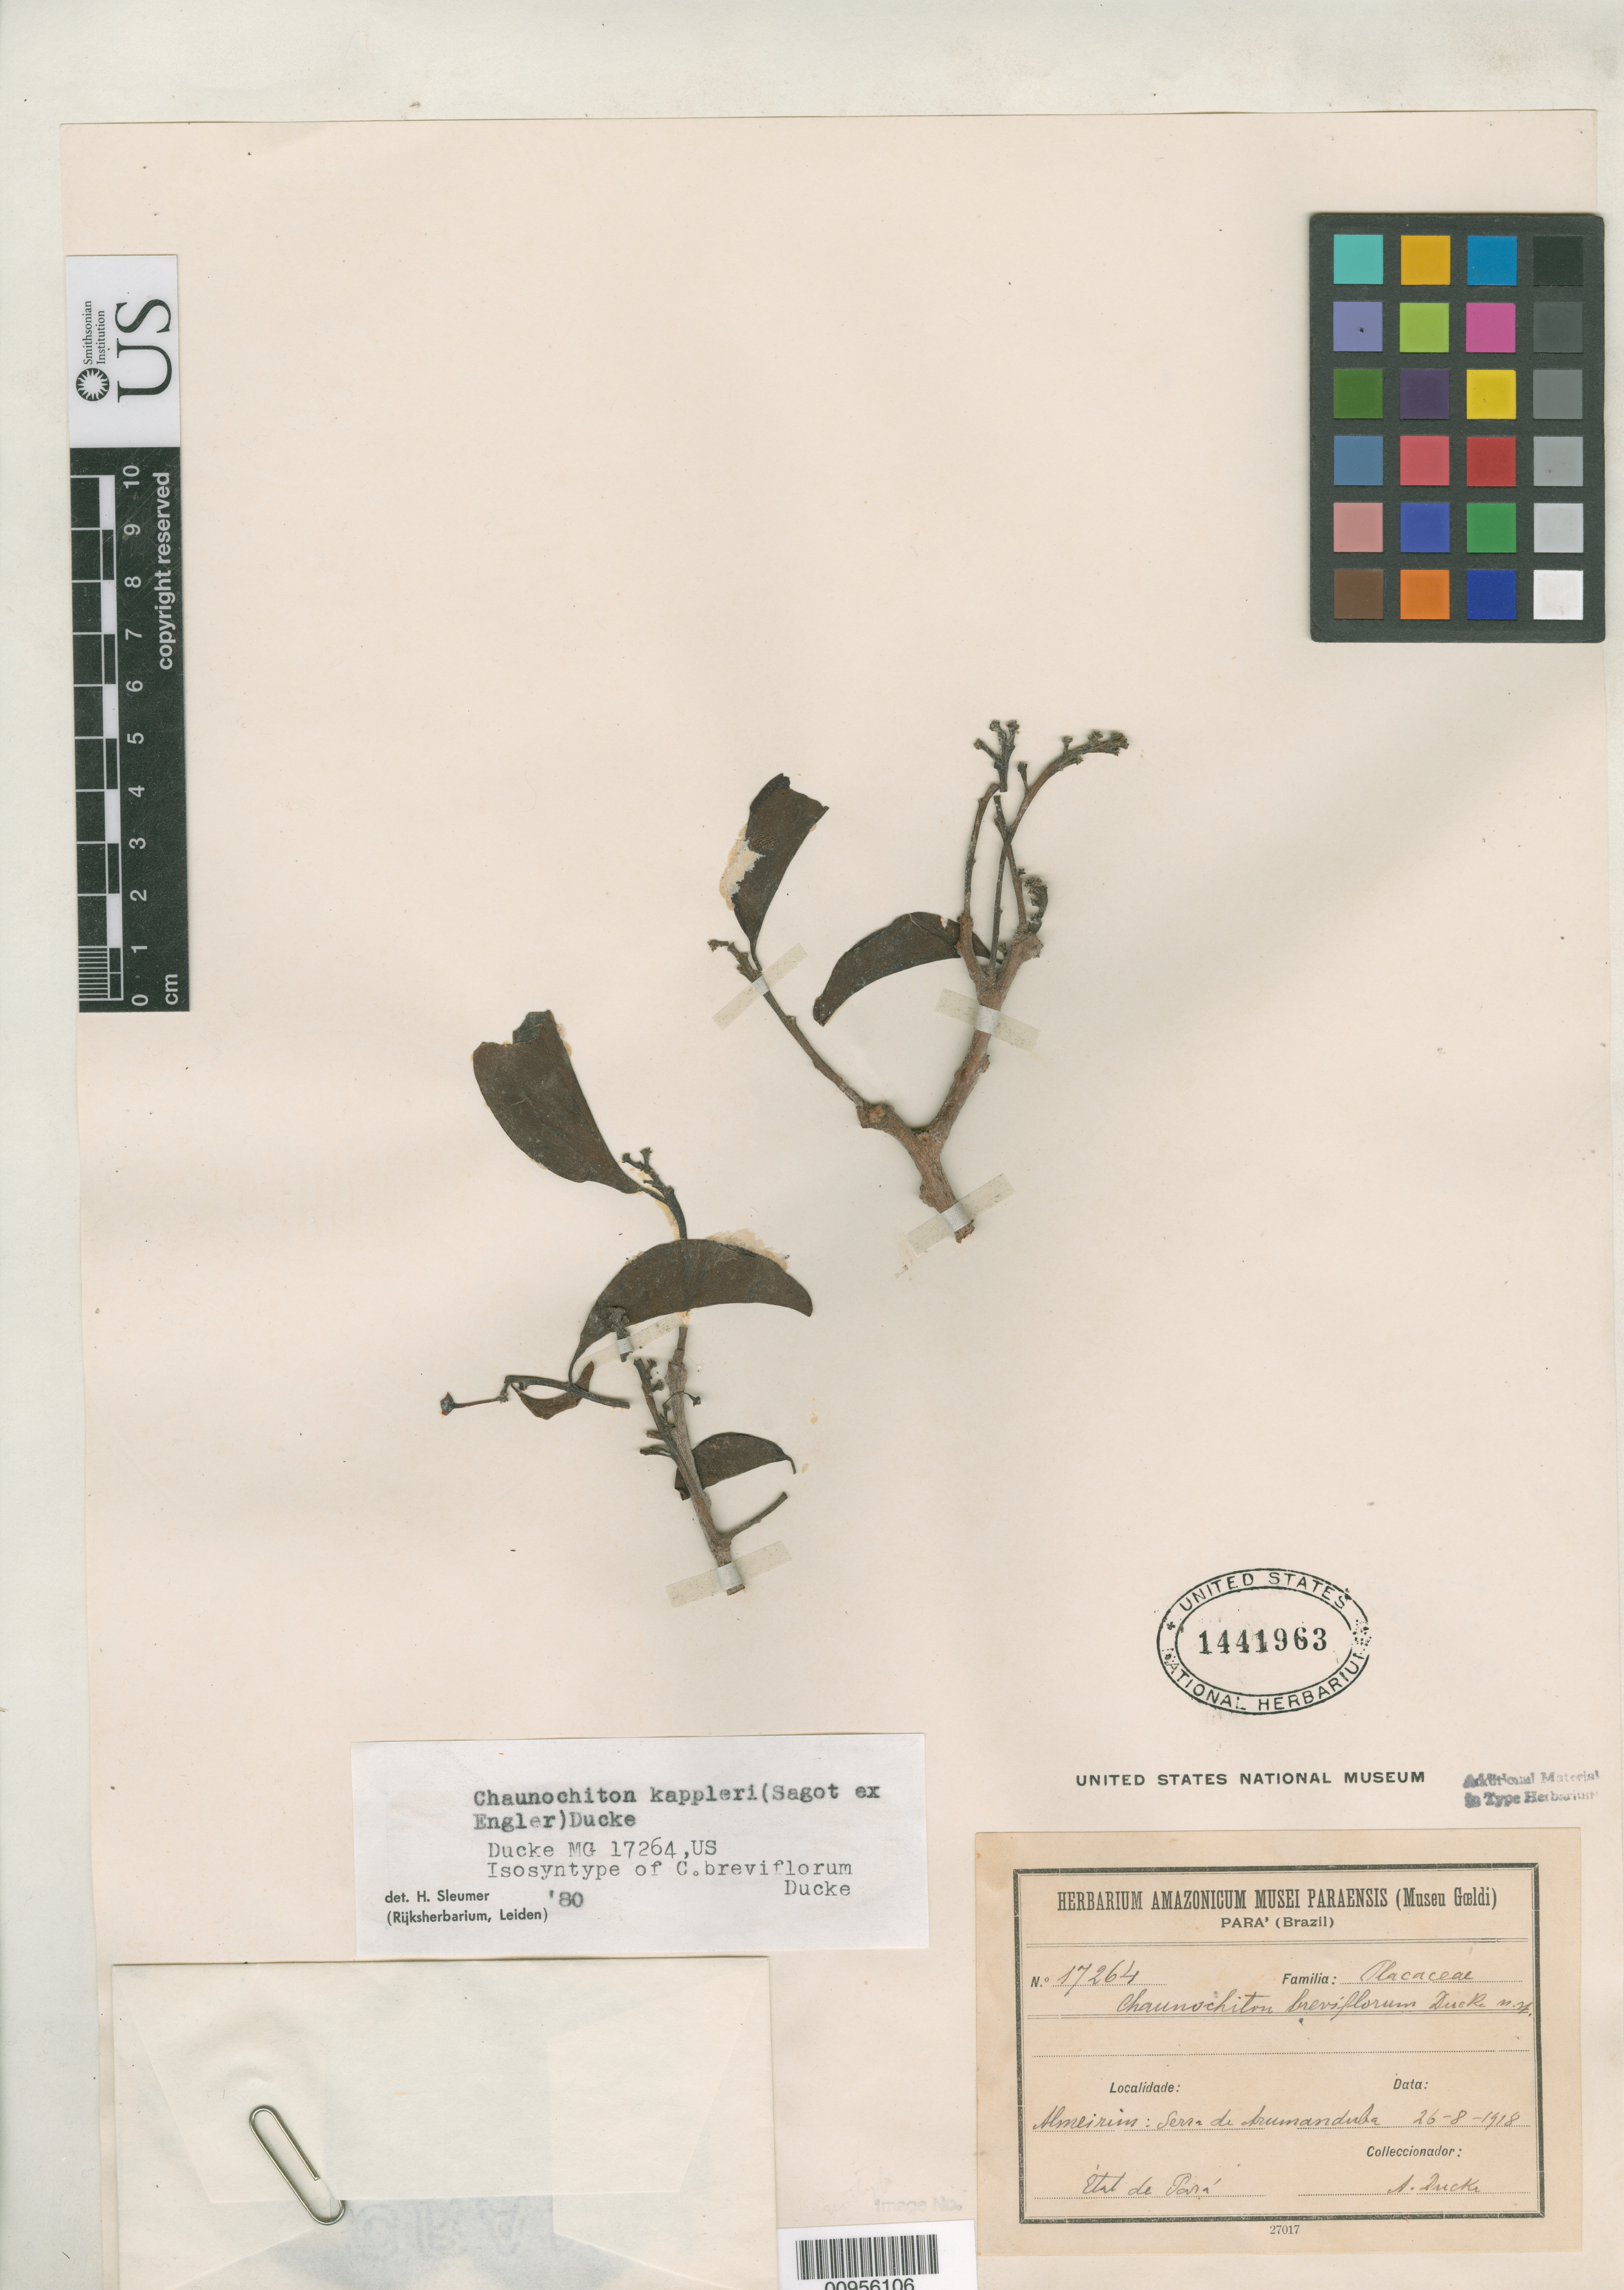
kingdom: Plantae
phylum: Tracheophyta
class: Magnoliopsida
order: Santalales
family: Aptandraceae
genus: Chaunochiton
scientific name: Chaunochiton breviflorum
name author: Ducke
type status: Isosyntype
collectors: A. Ducke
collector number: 17264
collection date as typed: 26 Aug 1918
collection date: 1918-08-26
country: Brazil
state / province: Pará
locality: Almeirim: Serra de Arumanduba.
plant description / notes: Lectotype collection is Ducke 15757 as designated by Sleumer, Fl. Neotrop. Monogr. 38: 84 (1984).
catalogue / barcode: US 1441963